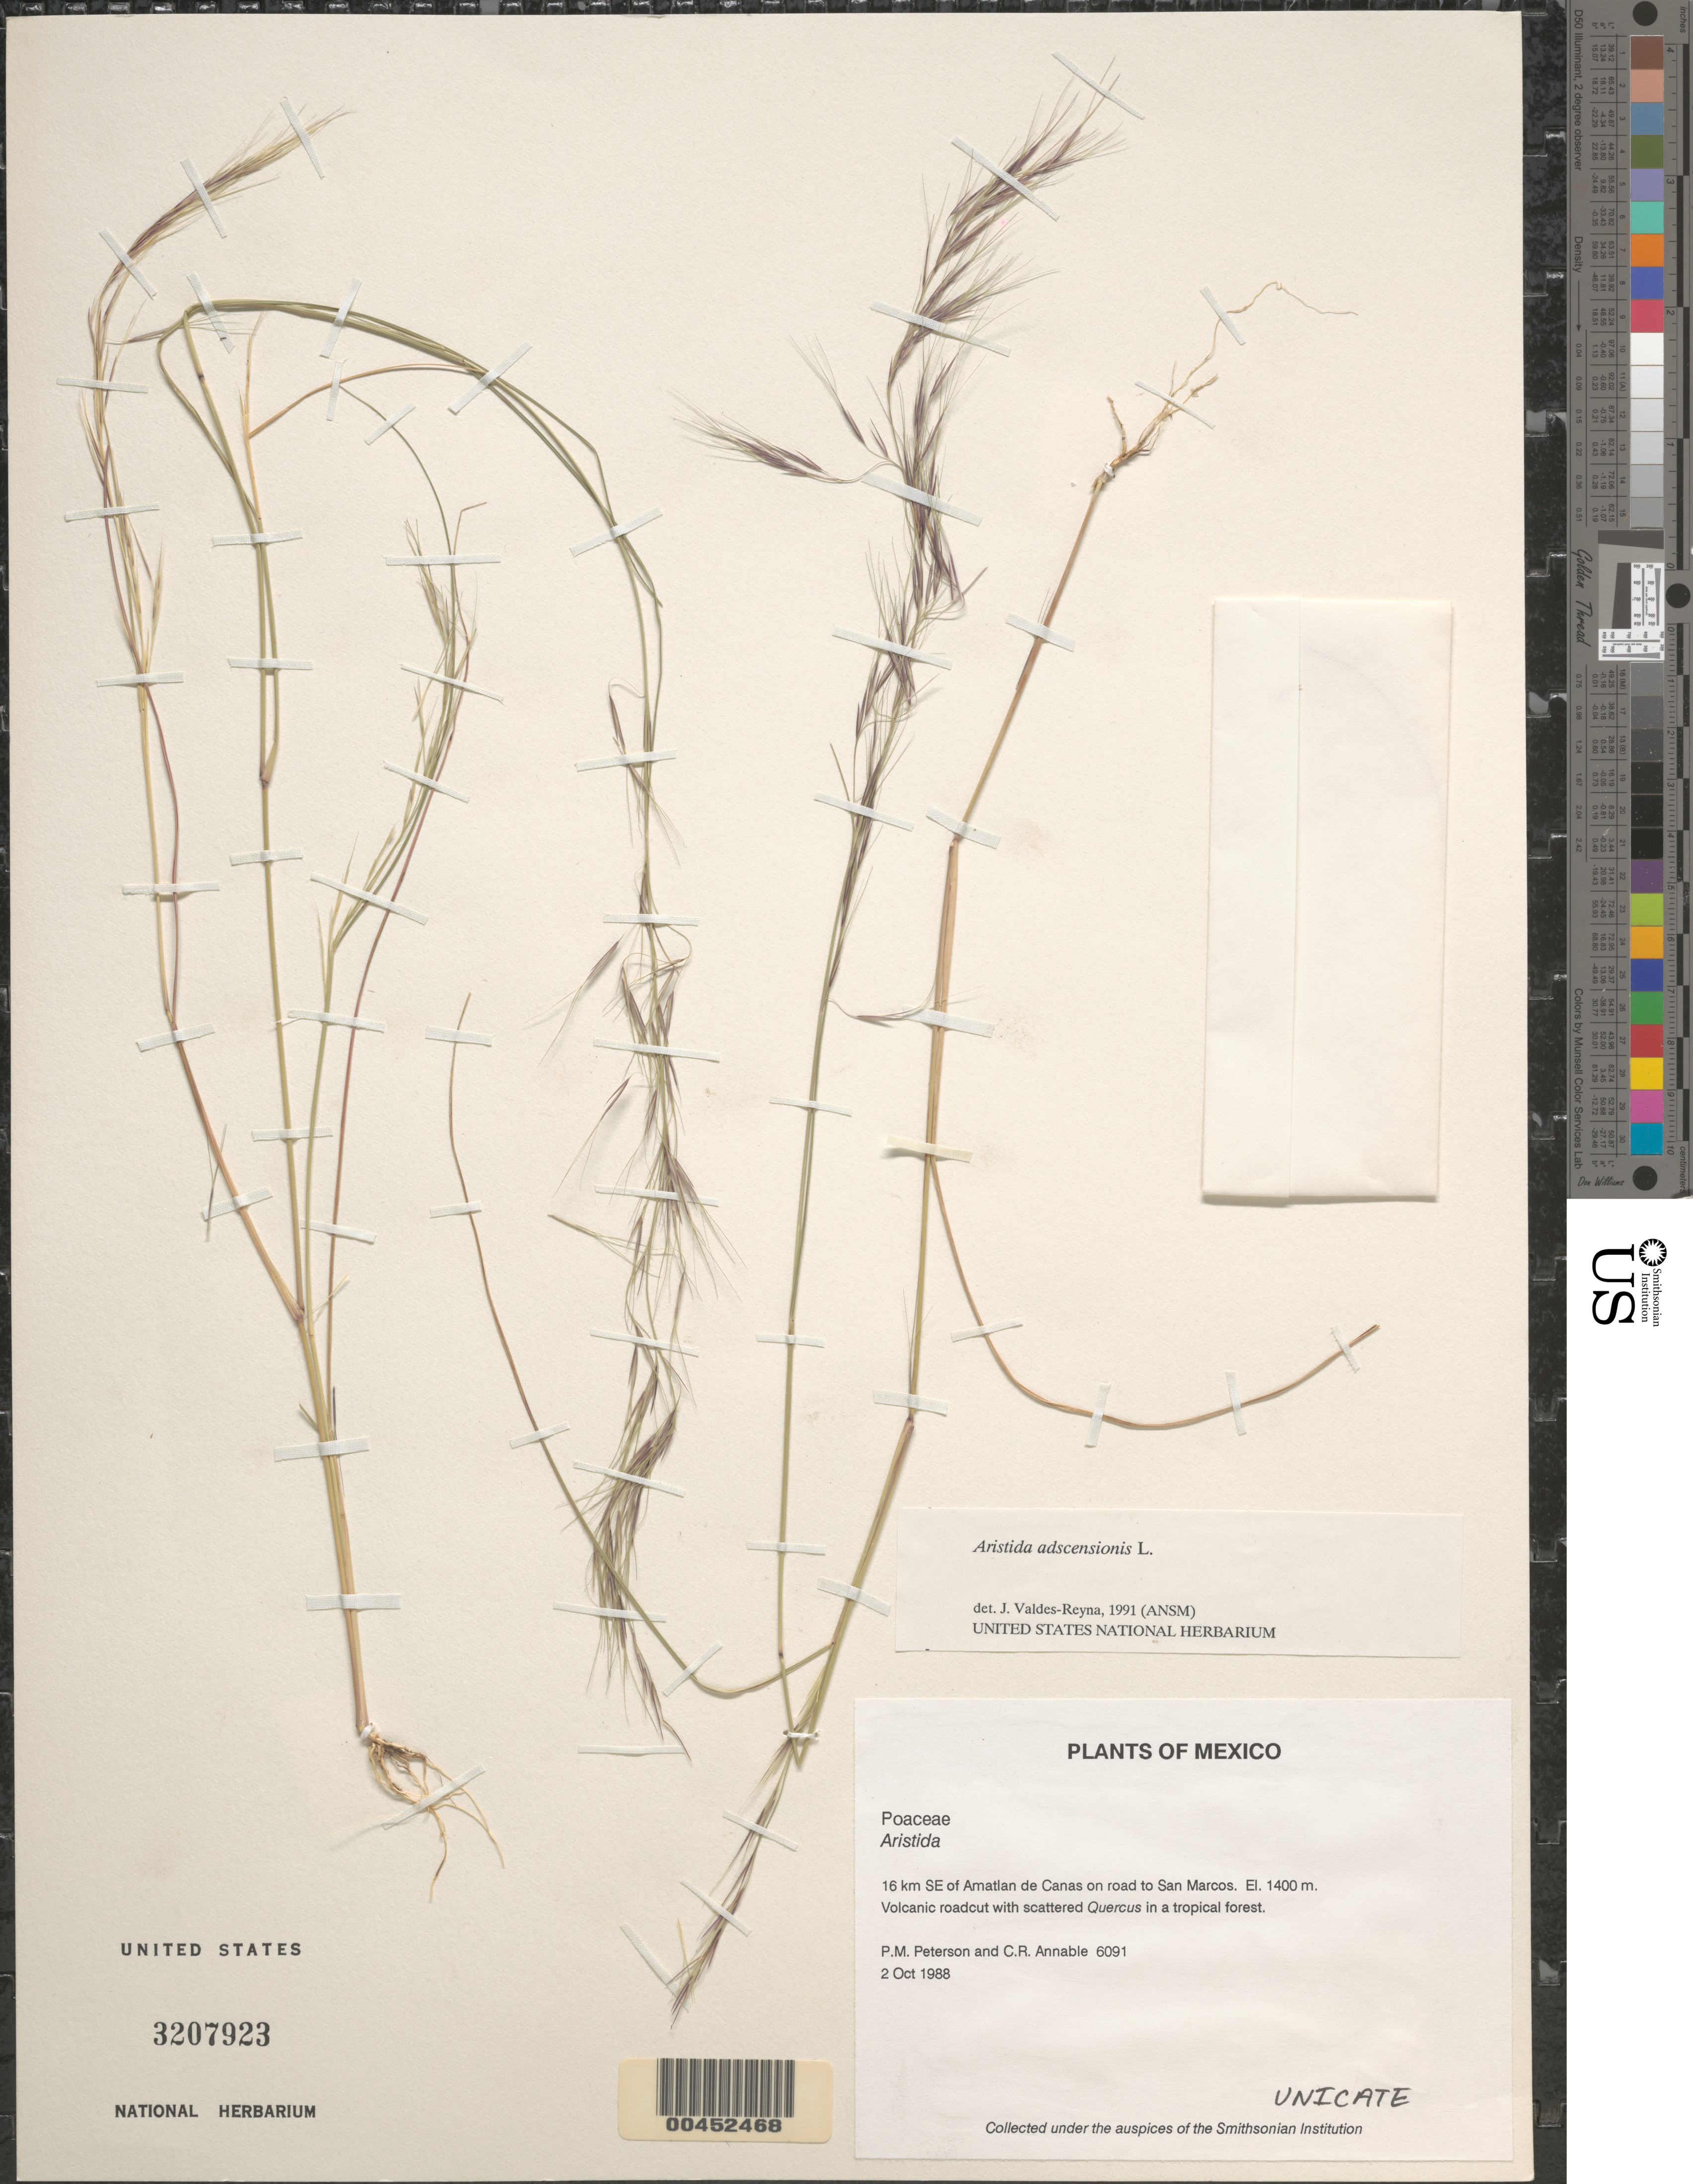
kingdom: Plantae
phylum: Tracheophyta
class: Liliopsida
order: Poales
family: Poaceae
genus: Aristida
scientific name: Aristida adscensionis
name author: L.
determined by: Valdés-Reyna, Jesús, (ANSM), Universidad Autonoma Agraria Antonio Narro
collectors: P. M. Peterson & C. R. Annable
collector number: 06091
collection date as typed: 02 Oct 1988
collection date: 1988-10-02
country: Mexico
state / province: Nayarit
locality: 16 km SE of Amatlan de Canas on road to San Marcos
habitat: Volcanic roadcut with scattered Quercus in a tropical forest.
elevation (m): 1400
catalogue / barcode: US 3207923